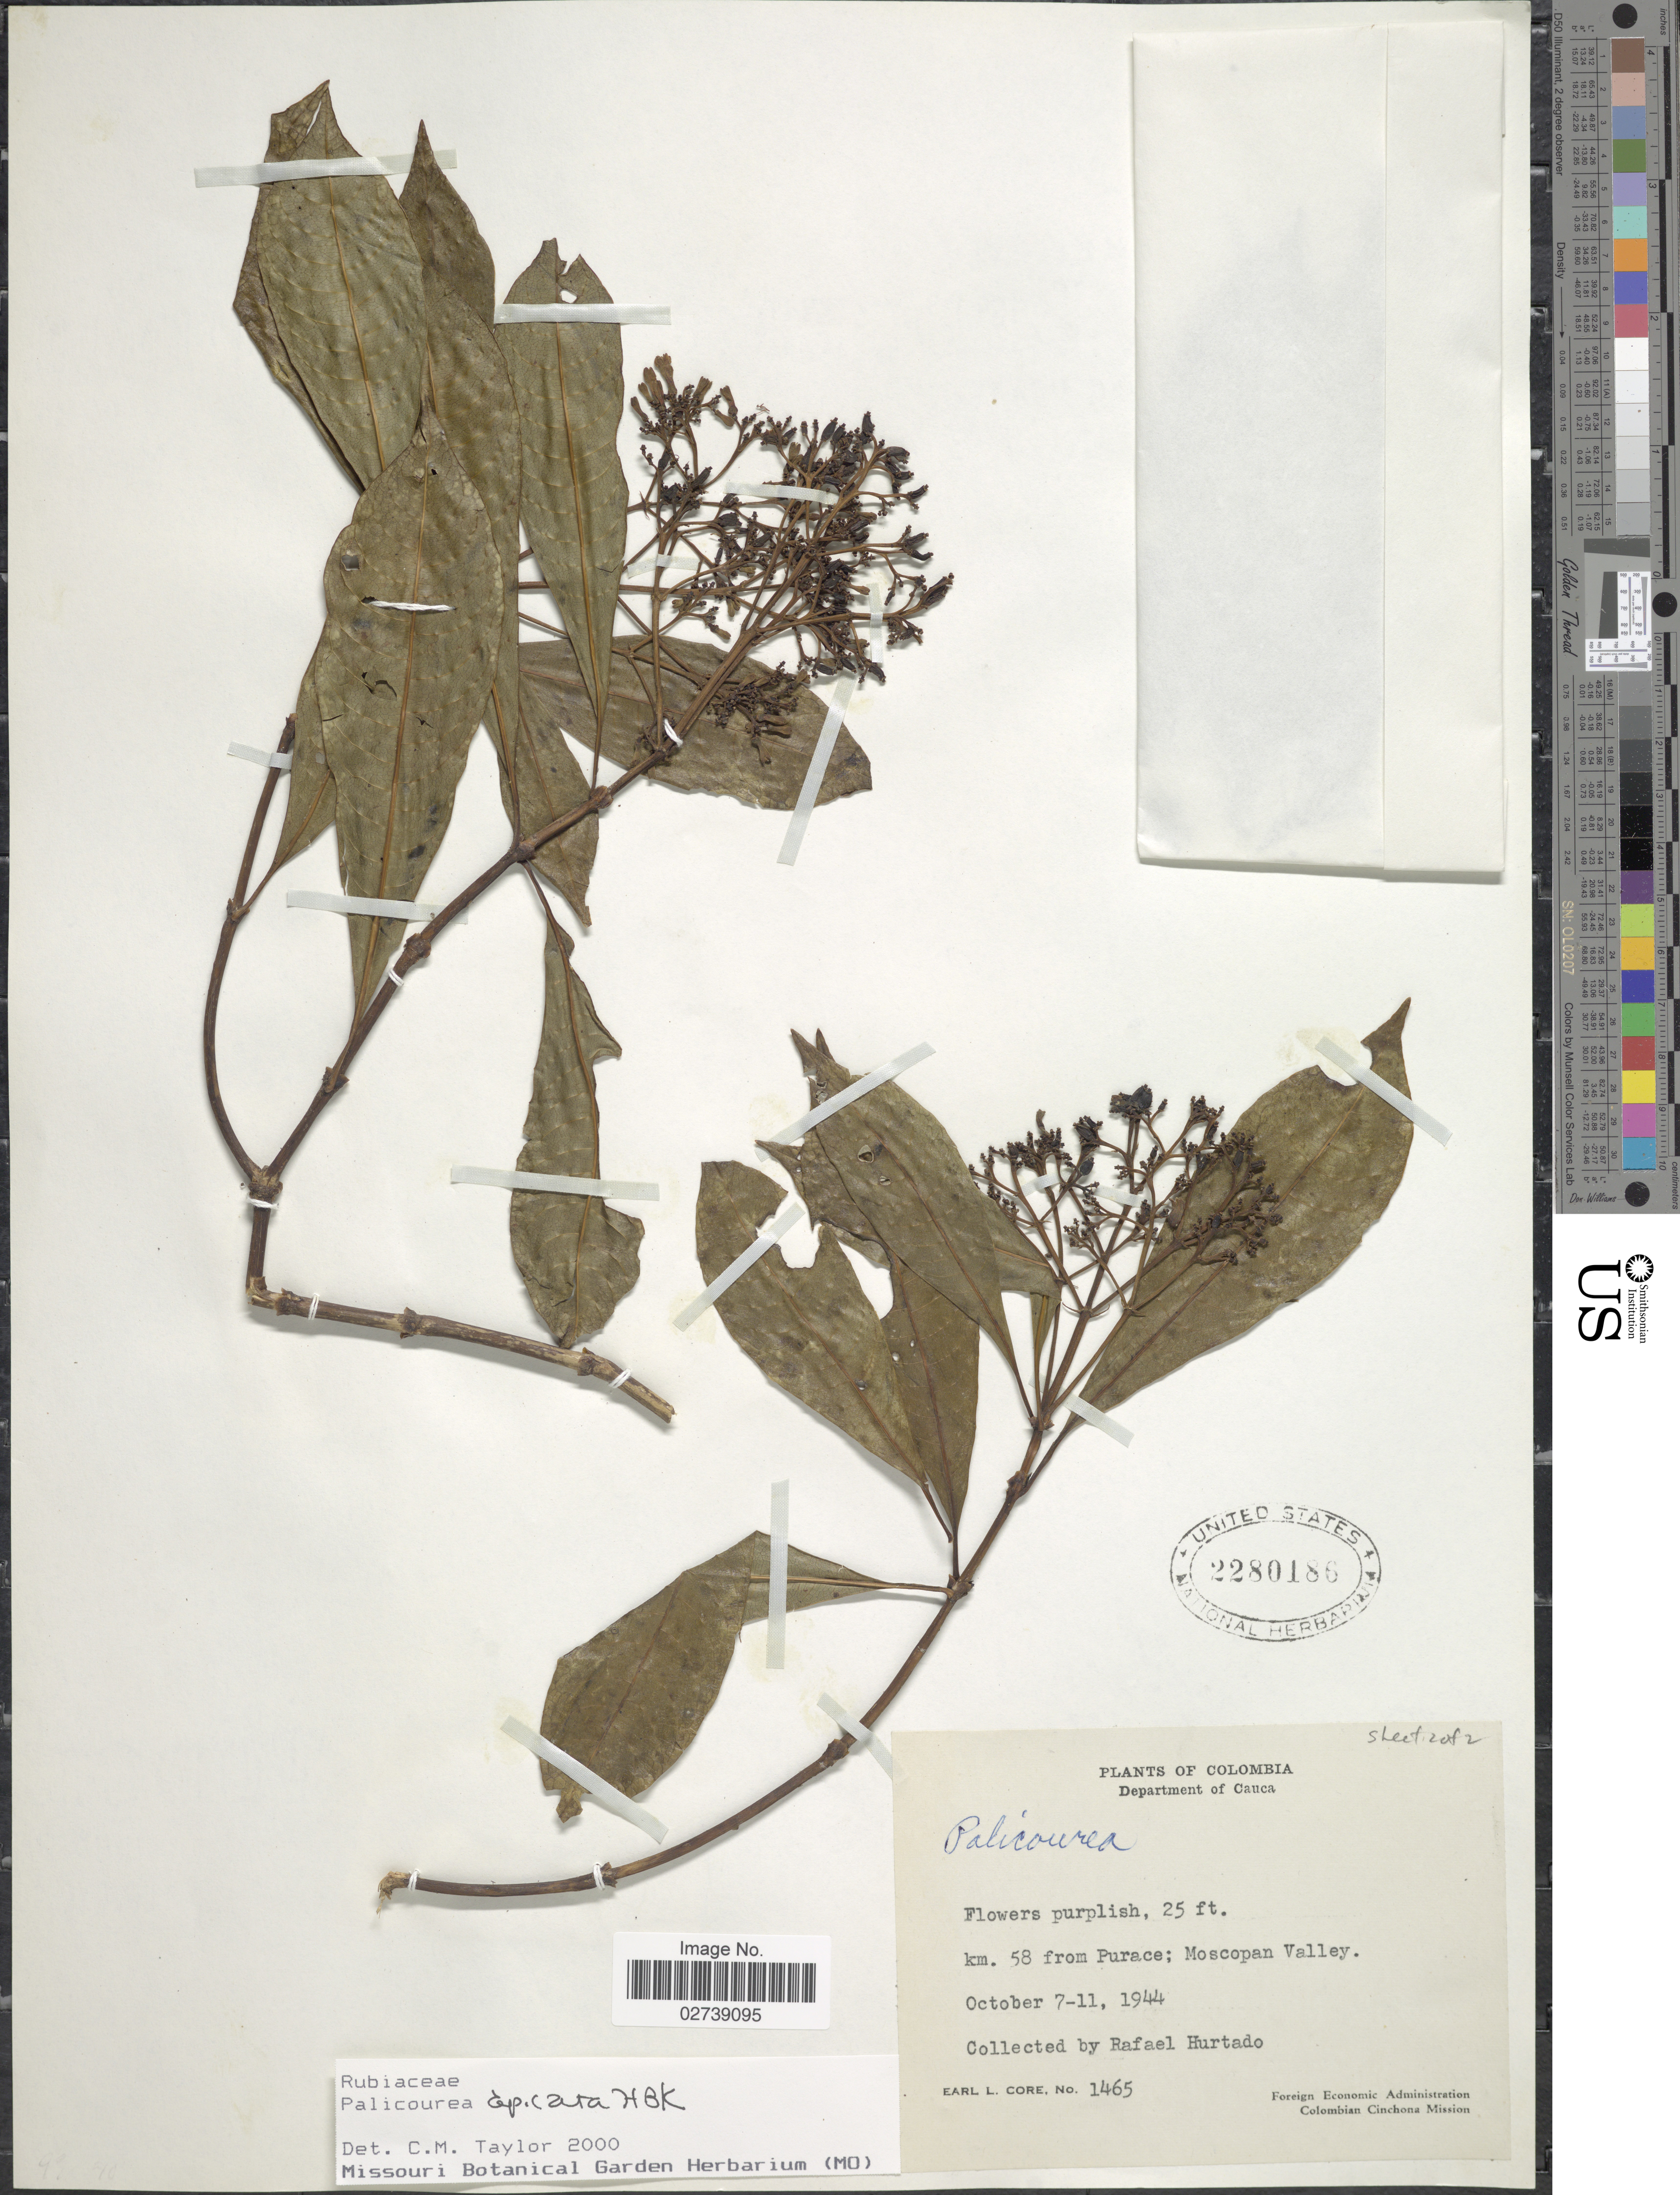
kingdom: Plantae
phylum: Tracheophyta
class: Magnoliopsida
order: Gentianales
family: Rubiaceae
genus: Palicourea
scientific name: Palicourea apicata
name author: Kunth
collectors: R. Hurtado & E. L. Core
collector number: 1465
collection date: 1944-10-07/1944-10-11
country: Colombia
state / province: Cauca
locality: Department of Cauca. Km. 58 from Purace; Moscopan Valley.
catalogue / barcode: US 2280186